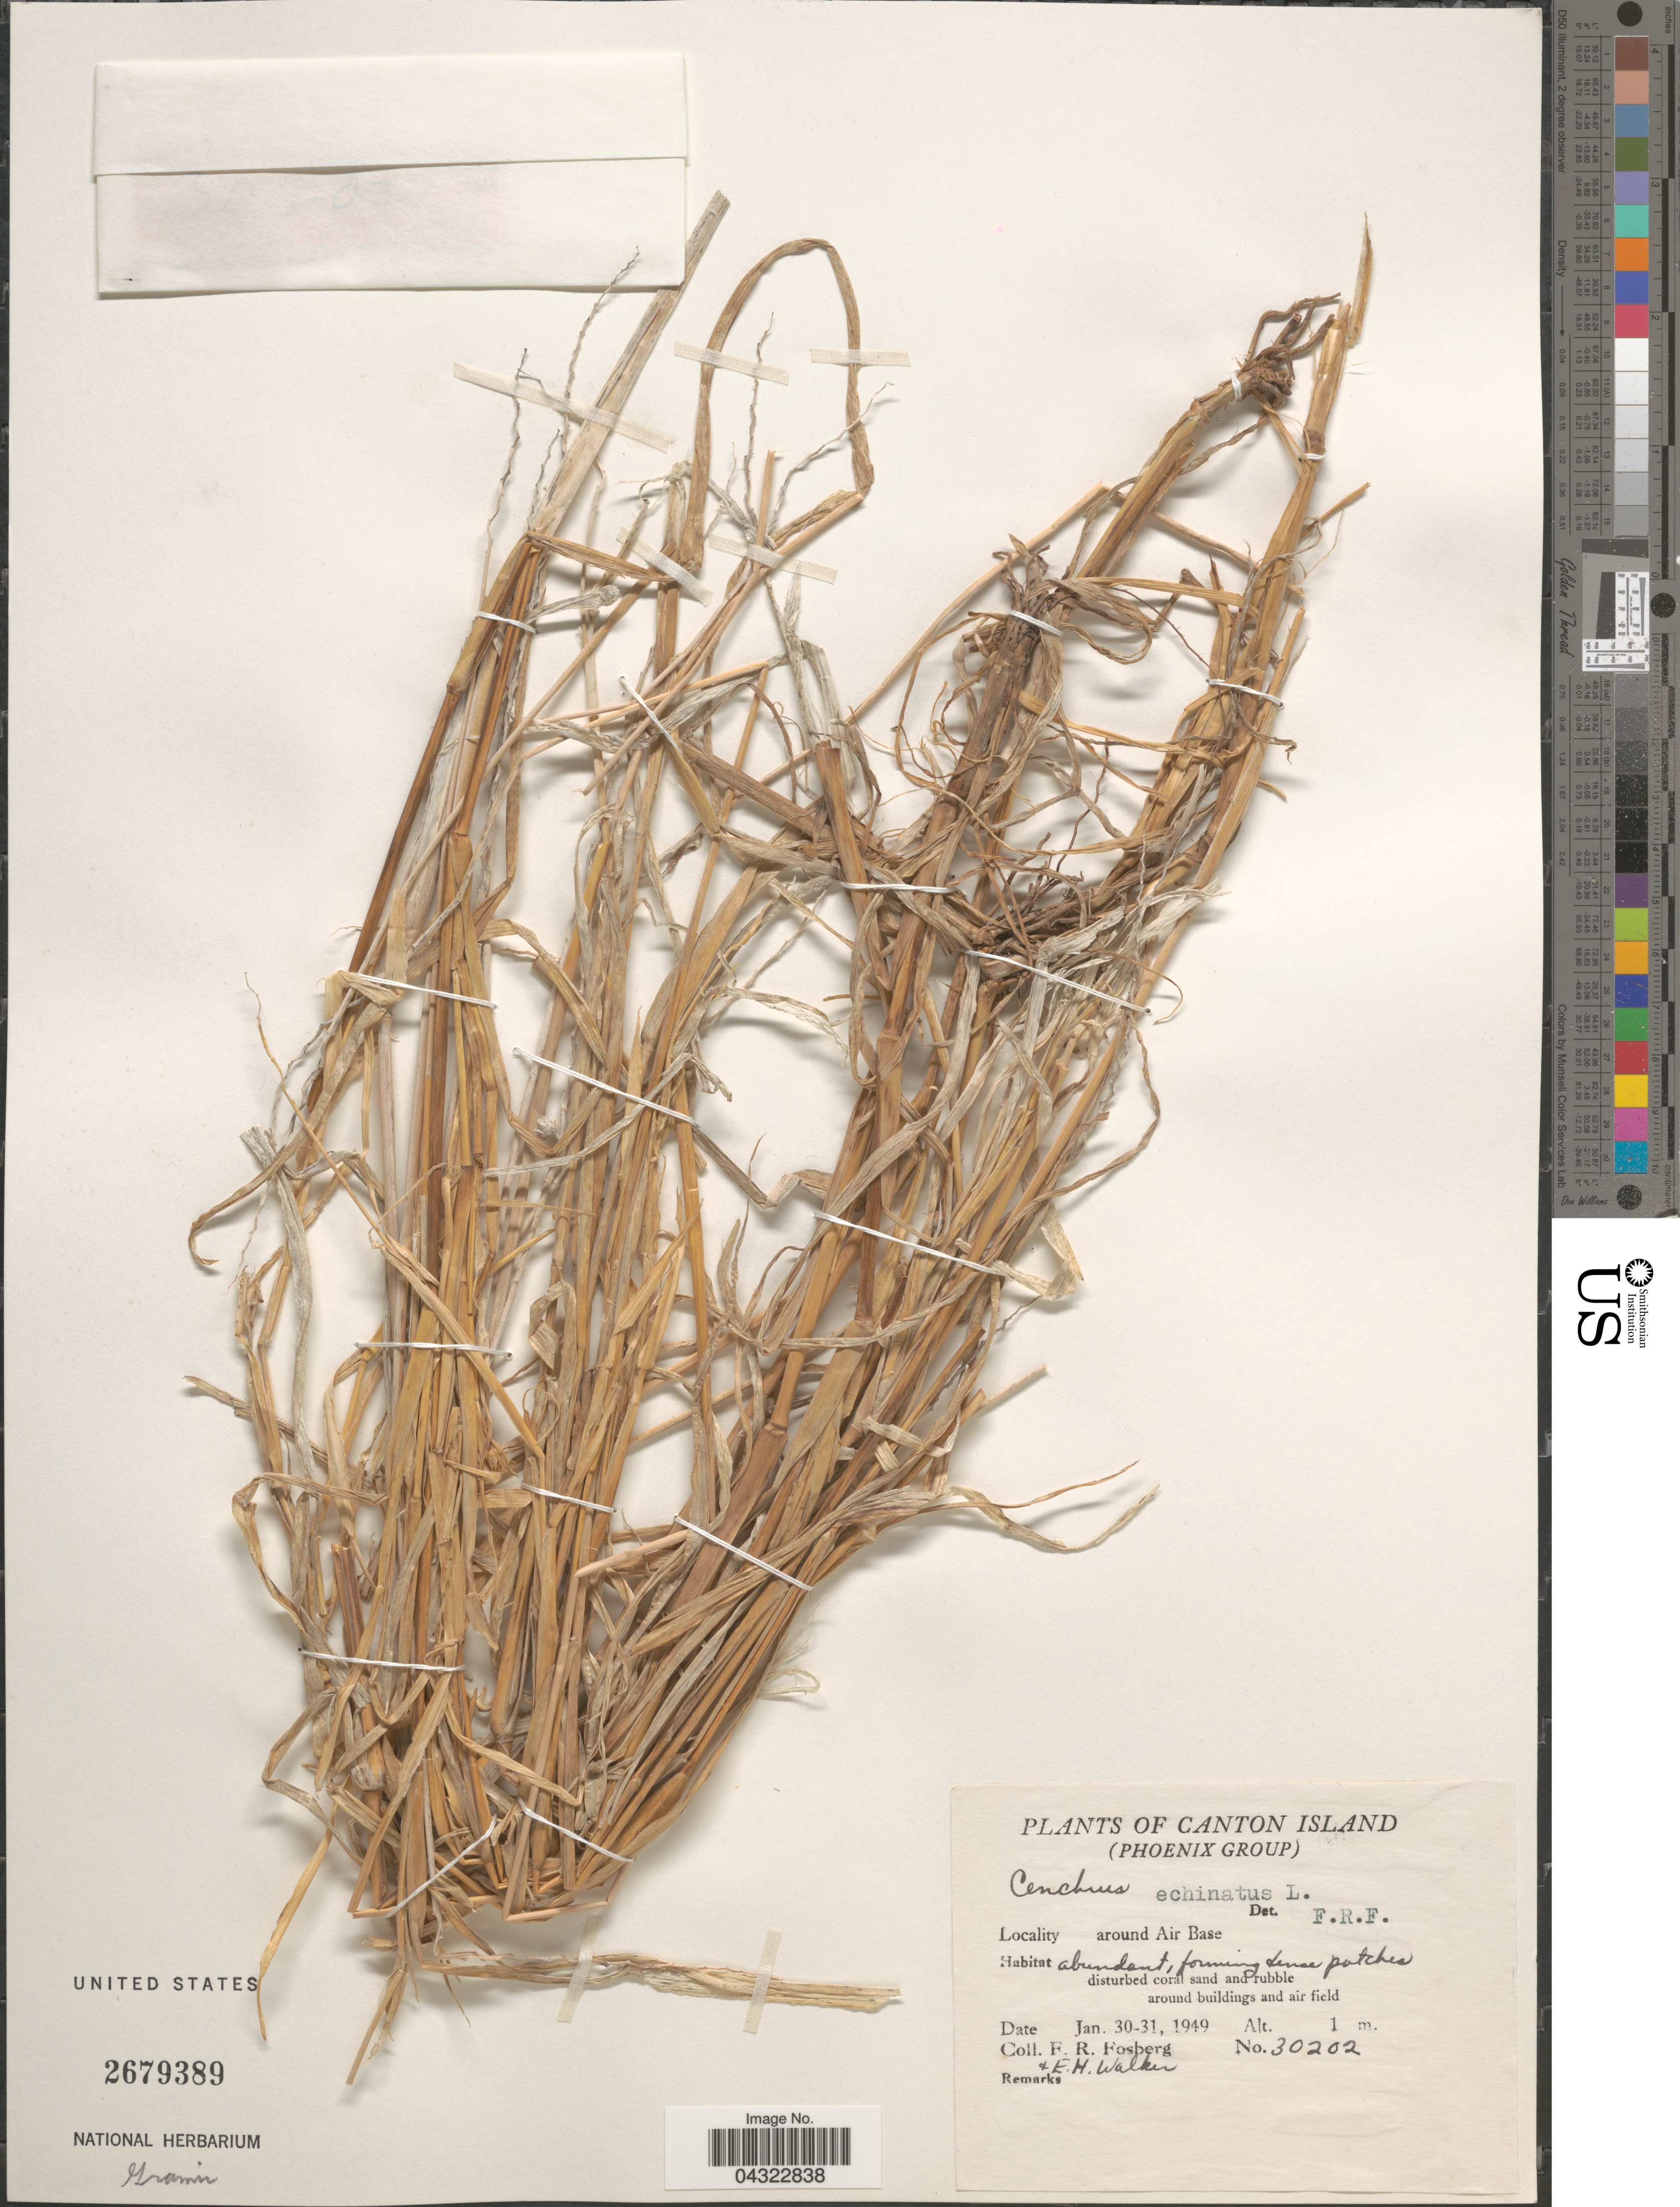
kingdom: Plantae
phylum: Tracheophyta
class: Liliopsida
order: Poales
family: Poaceae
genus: Cenchrus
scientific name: Cenchrus echinatus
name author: L.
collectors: F. R. Fosberg & E. H. Walker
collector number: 30202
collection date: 1949-01-30/1949-01-31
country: Kiribati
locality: Canton Island (Phoenix Group). Around Air Base.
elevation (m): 1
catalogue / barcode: US 2679389